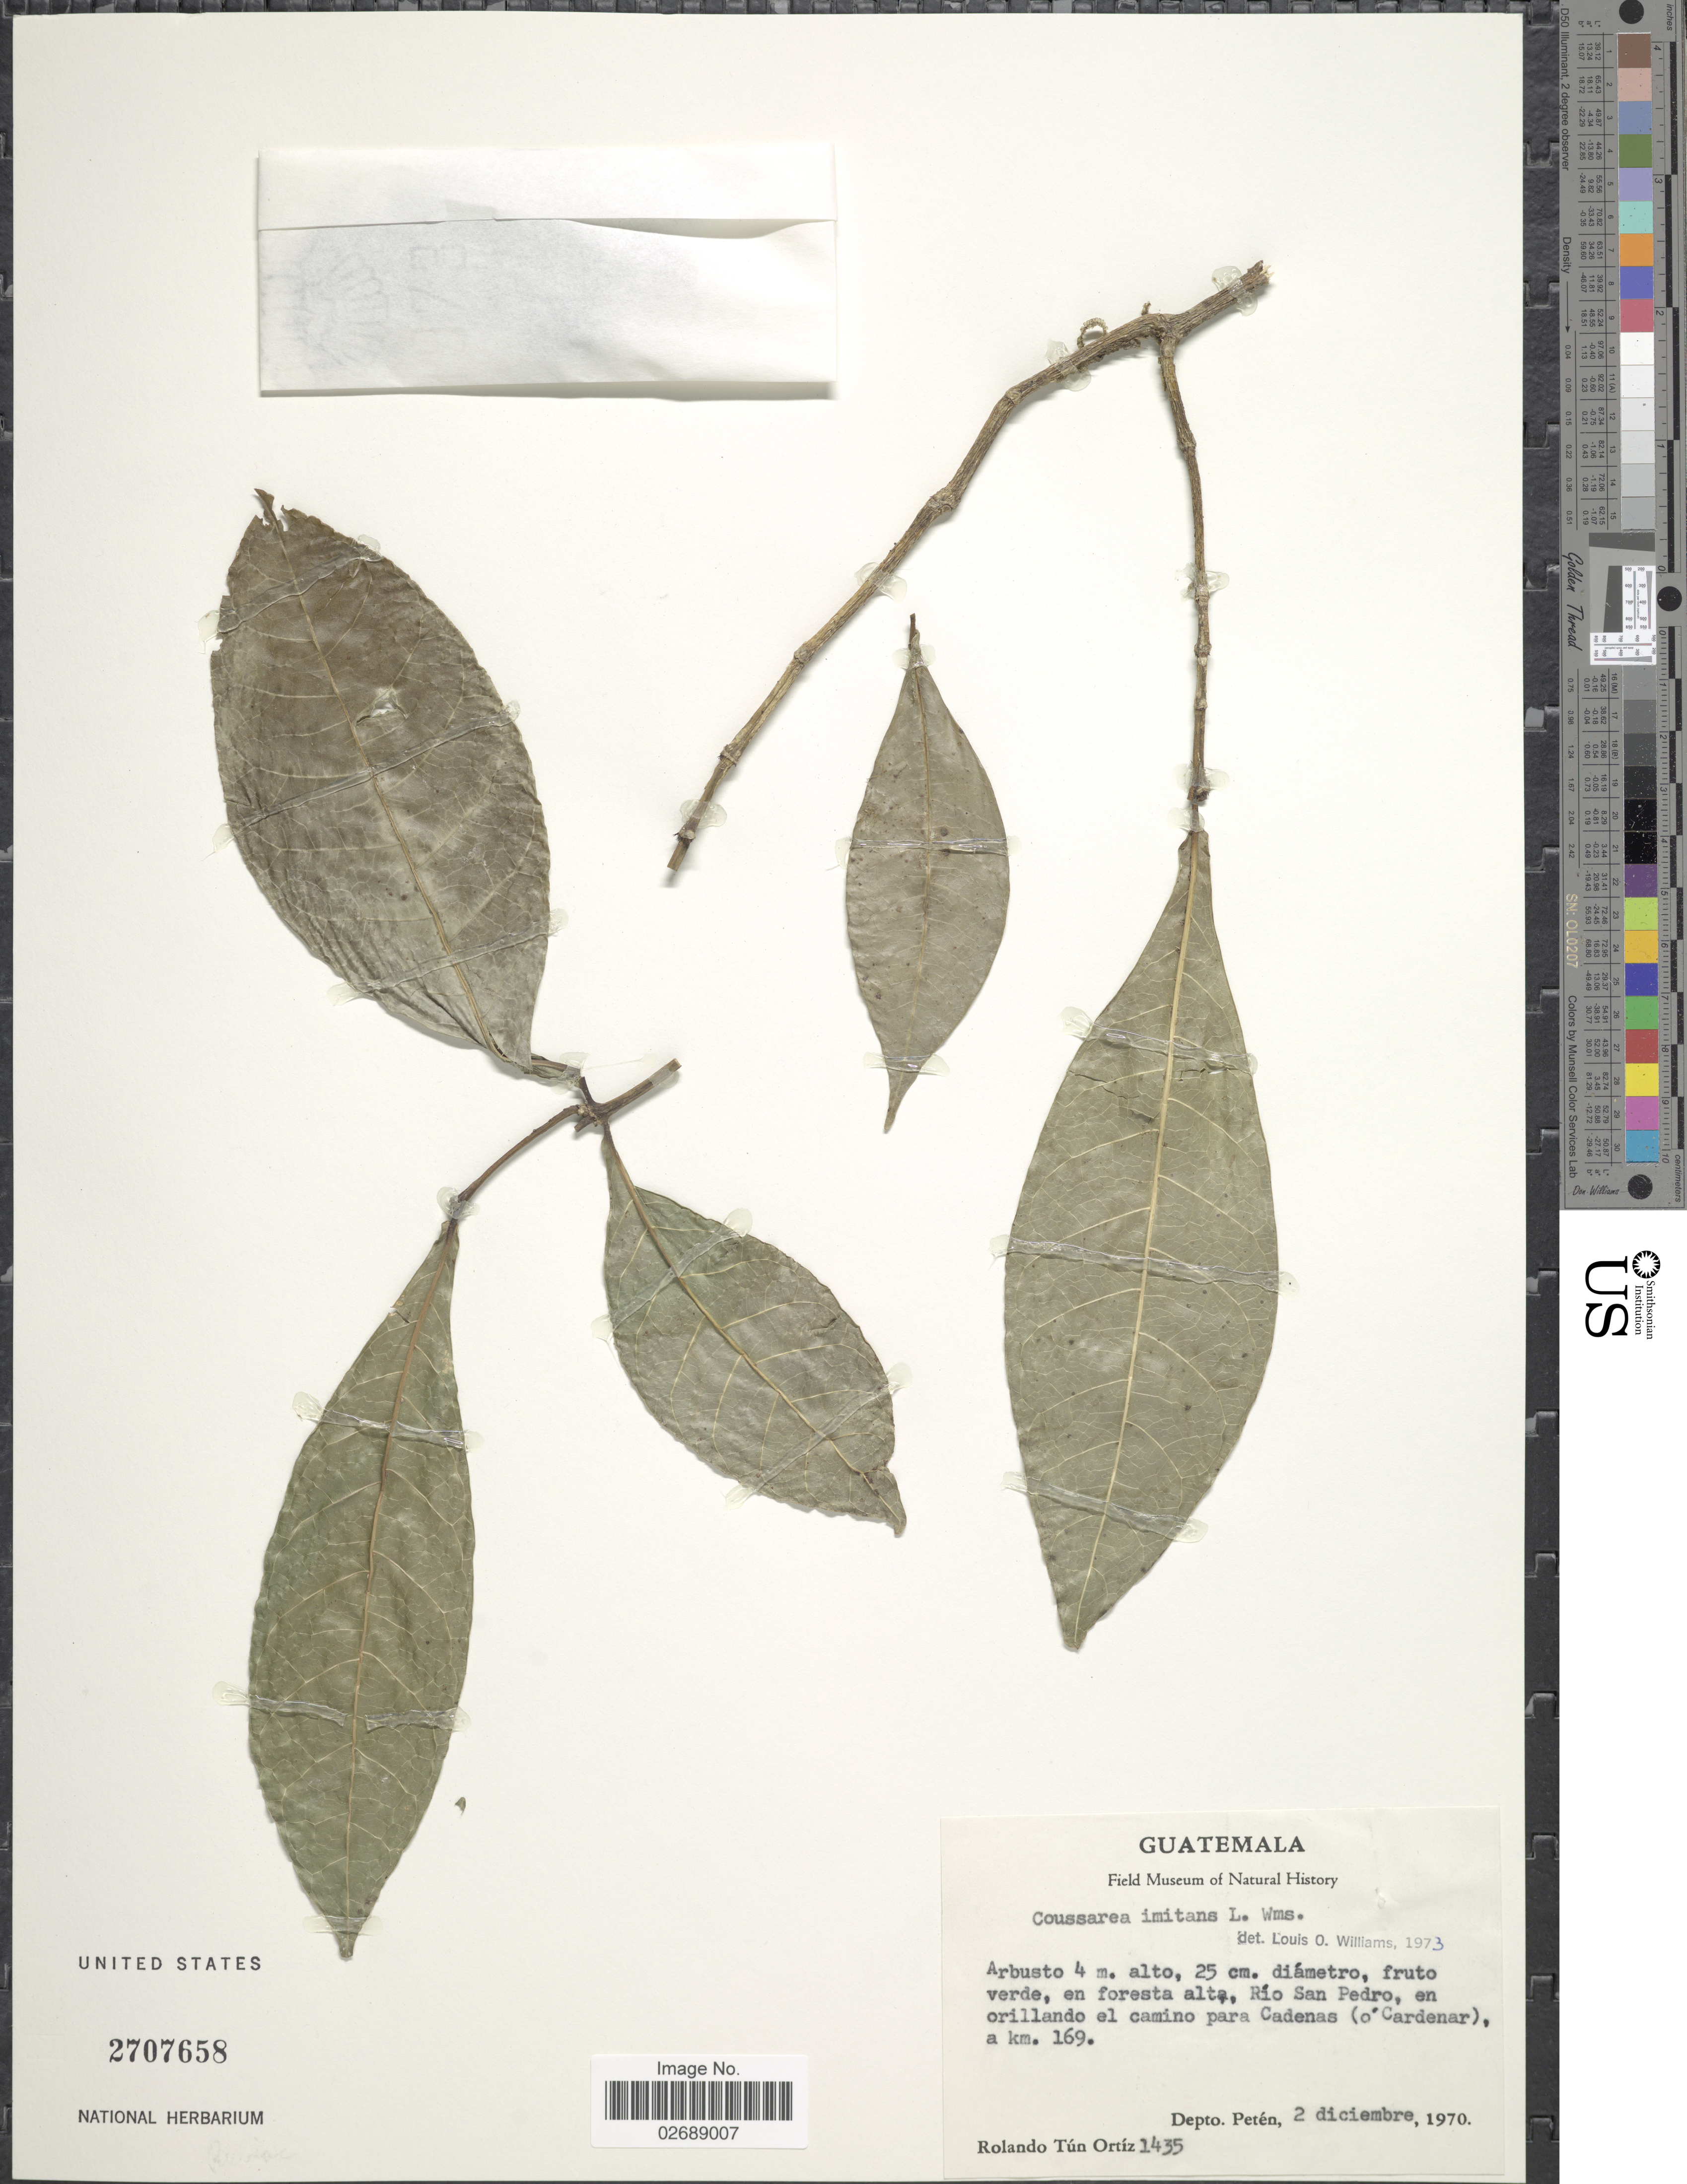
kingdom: Plantae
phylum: Tracheophyta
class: Magnoliopsida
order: Gentianales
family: Rubiaceae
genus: Coussarea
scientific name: Coussarea imitans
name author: L.O. Williams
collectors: R. T. Ortíz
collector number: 1435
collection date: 1970-12-02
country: Guatemala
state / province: El Petén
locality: Rio San Pedro, en orillando el camino para Cadenas (o'Cardenar), a km. 169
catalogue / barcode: US 2707658